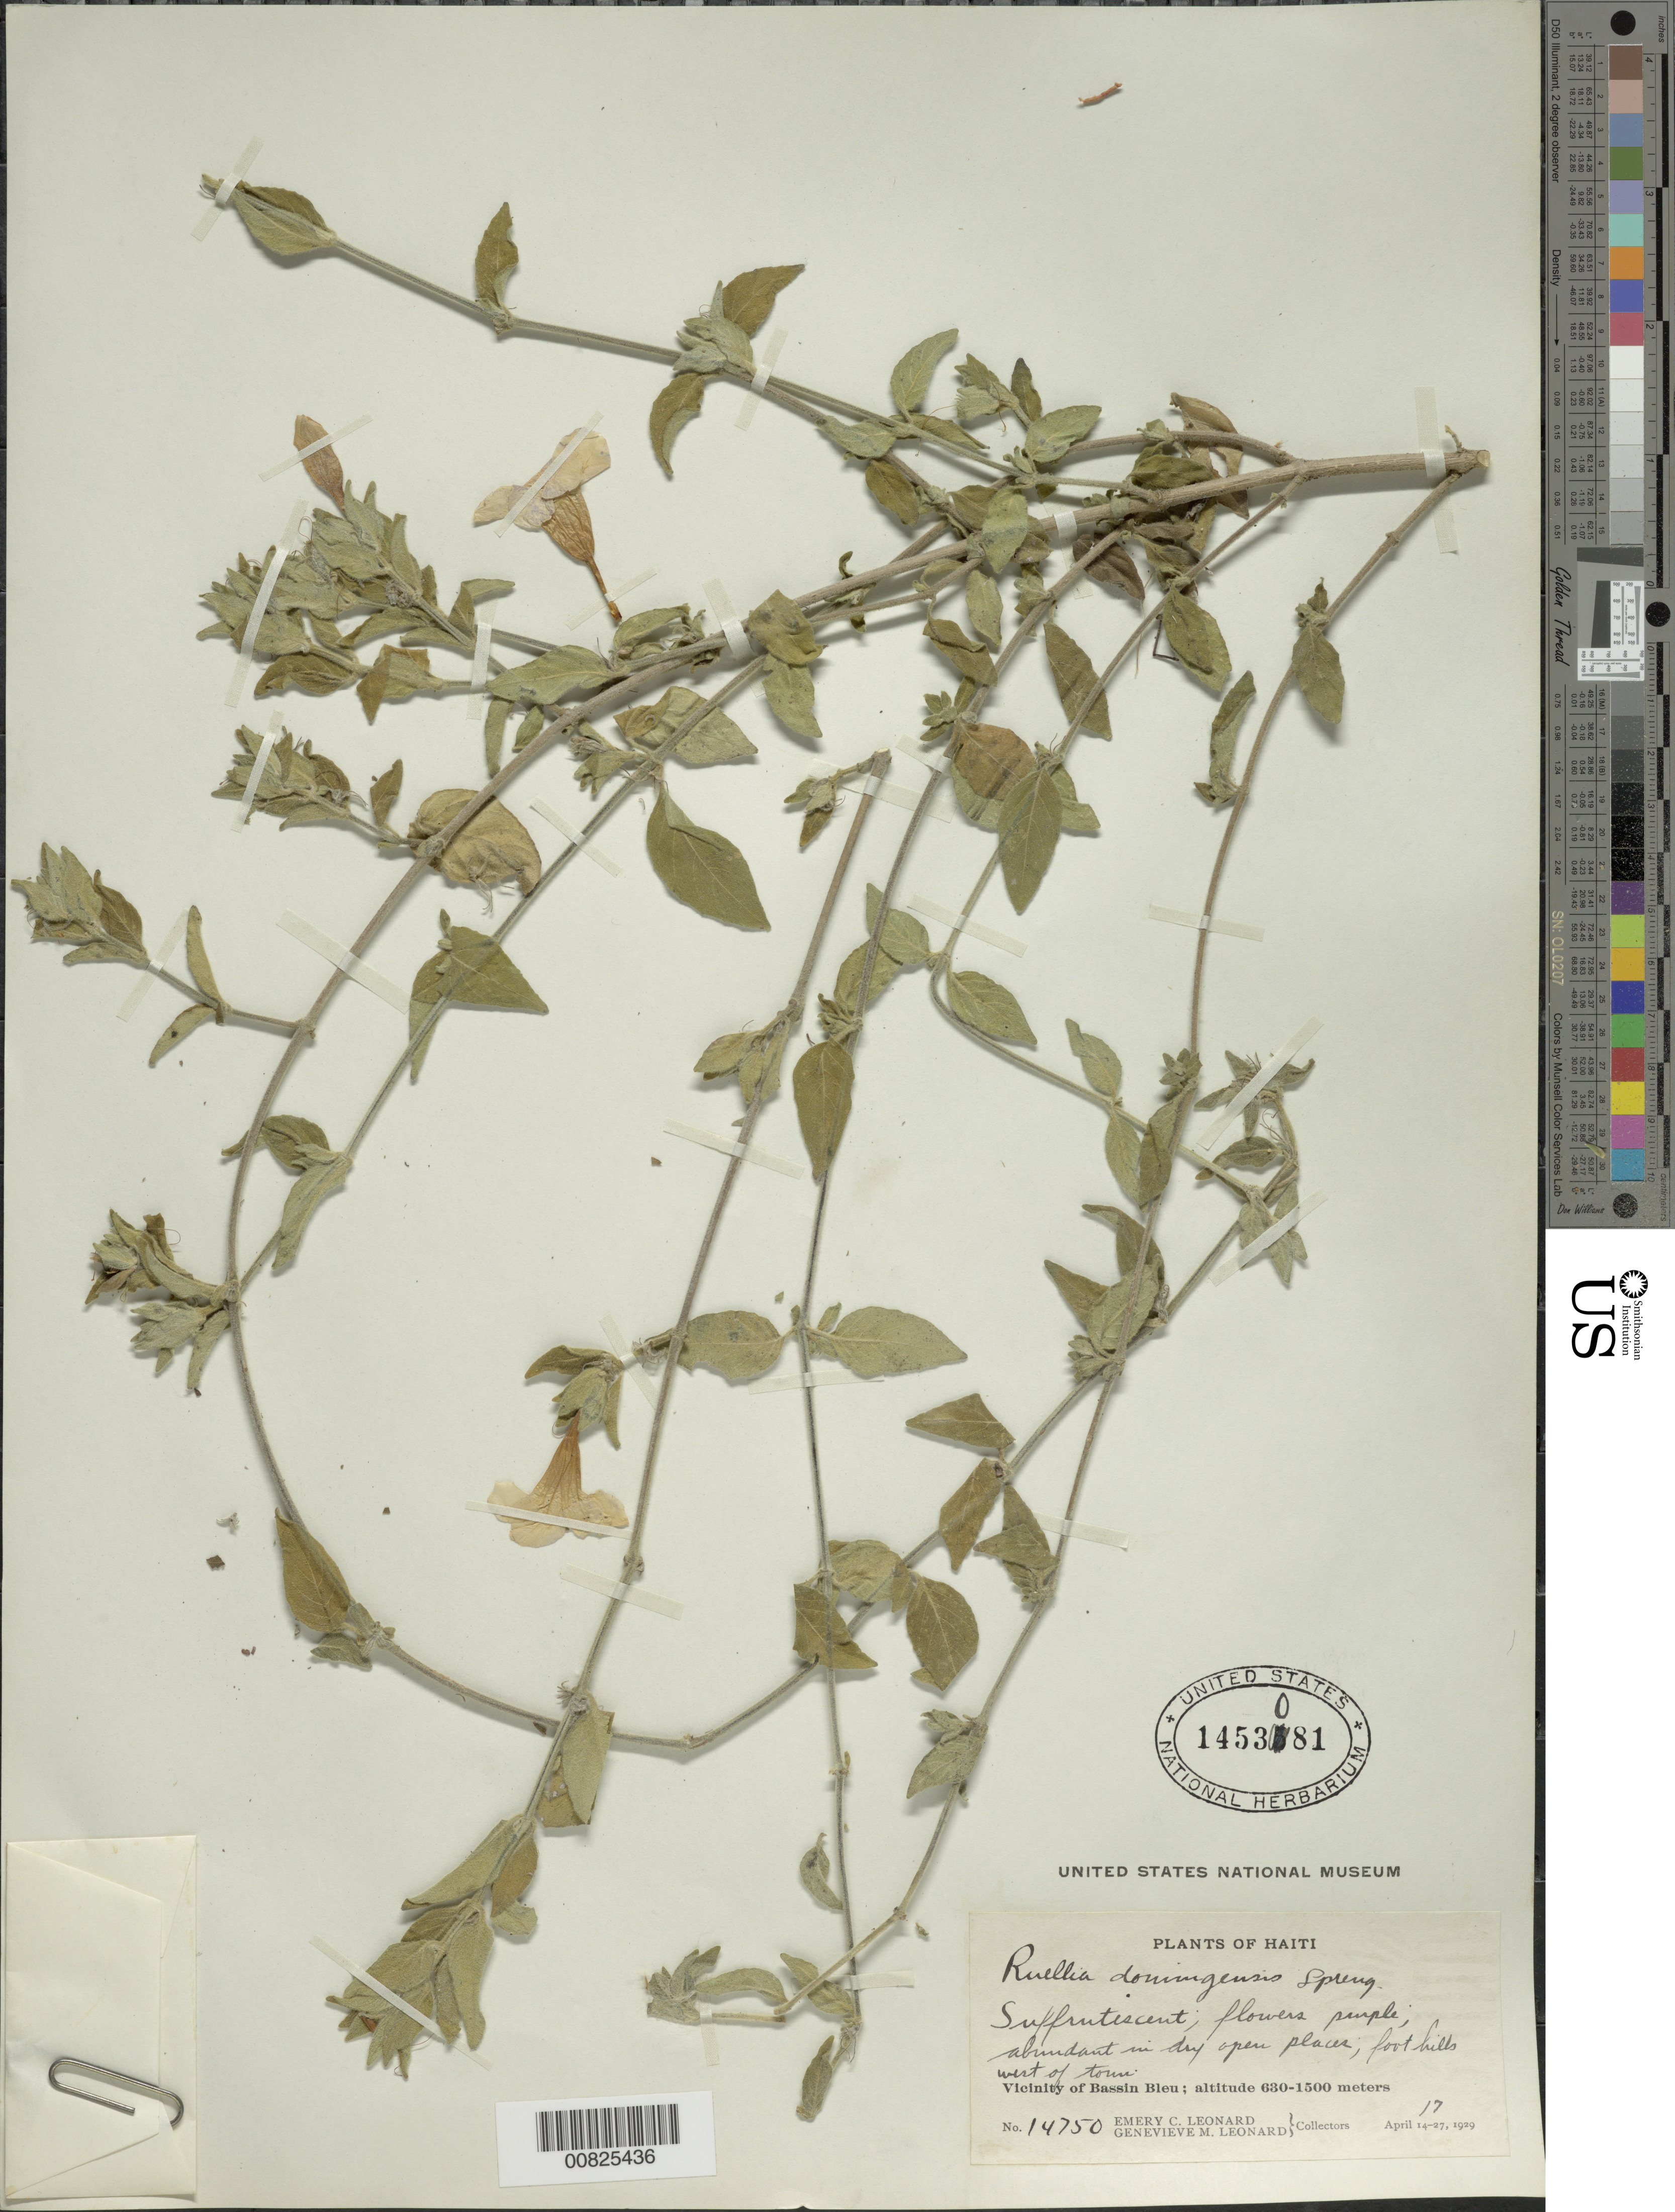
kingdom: Plantae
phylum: Tracheophyta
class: Magnoliopsida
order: Lamiales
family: Acanthaceae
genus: Ruellia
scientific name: Ruellia domingensis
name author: Spreng. ex Nees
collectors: E. C. Leonard & G. M. Leonard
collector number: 14750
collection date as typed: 17 Apr 1929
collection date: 1929-04-17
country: Haiti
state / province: Nord-Ouest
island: Hispaniola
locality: Vicinity of Bassin Bleu, W of town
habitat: In dry open places of foothills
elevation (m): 630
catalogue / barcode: US 1453081